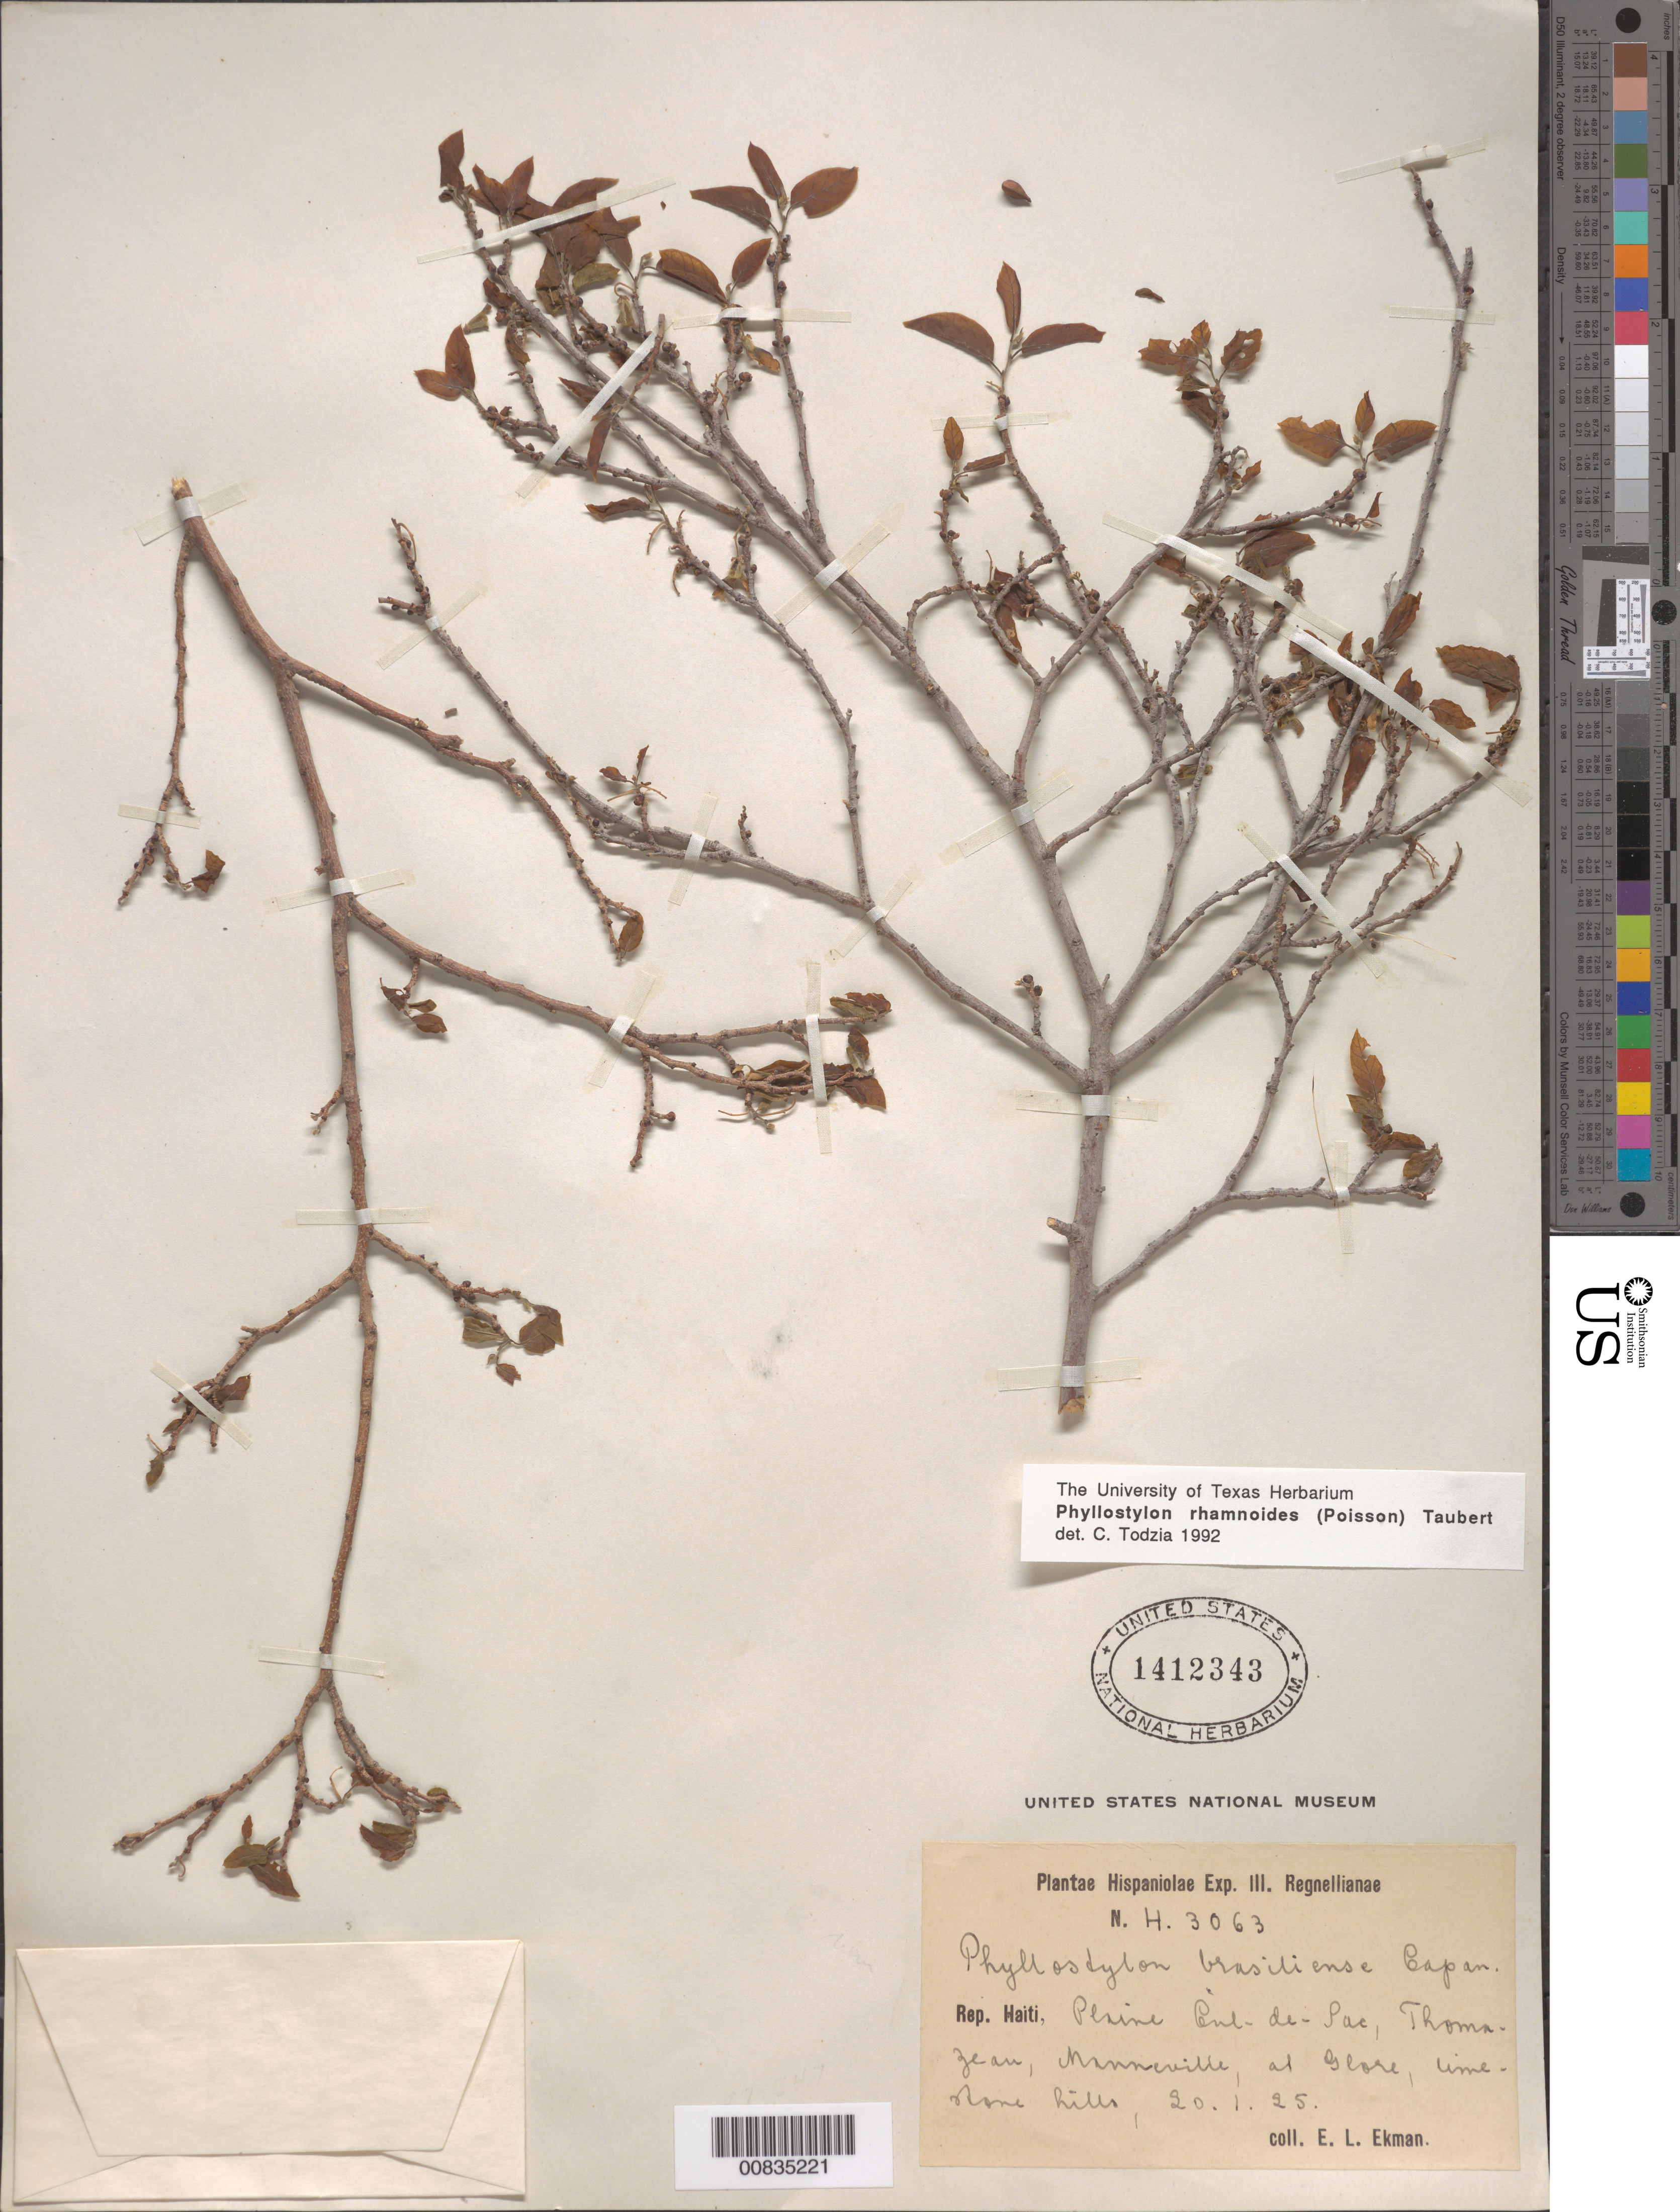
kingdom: Plantae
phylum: Tracheophyta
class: Magnoliopsida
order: Rosales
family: Ulmaceae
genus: Phyllostylon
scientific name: Phyllostylon rhamnoides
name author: (J. Poiss.) Taub.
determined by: Todzia, C. A., (TEX), University of Texas Austin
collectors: E. L. Ekman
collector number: H 3063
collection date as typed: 20 Jan 1925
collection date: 1925-01-20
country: Haiti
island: Hispaniola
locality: Plain Cul-de-Sac, Thomazeau, Manneville, at Glore.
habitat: Limestone hills.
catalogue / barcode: US 1412343